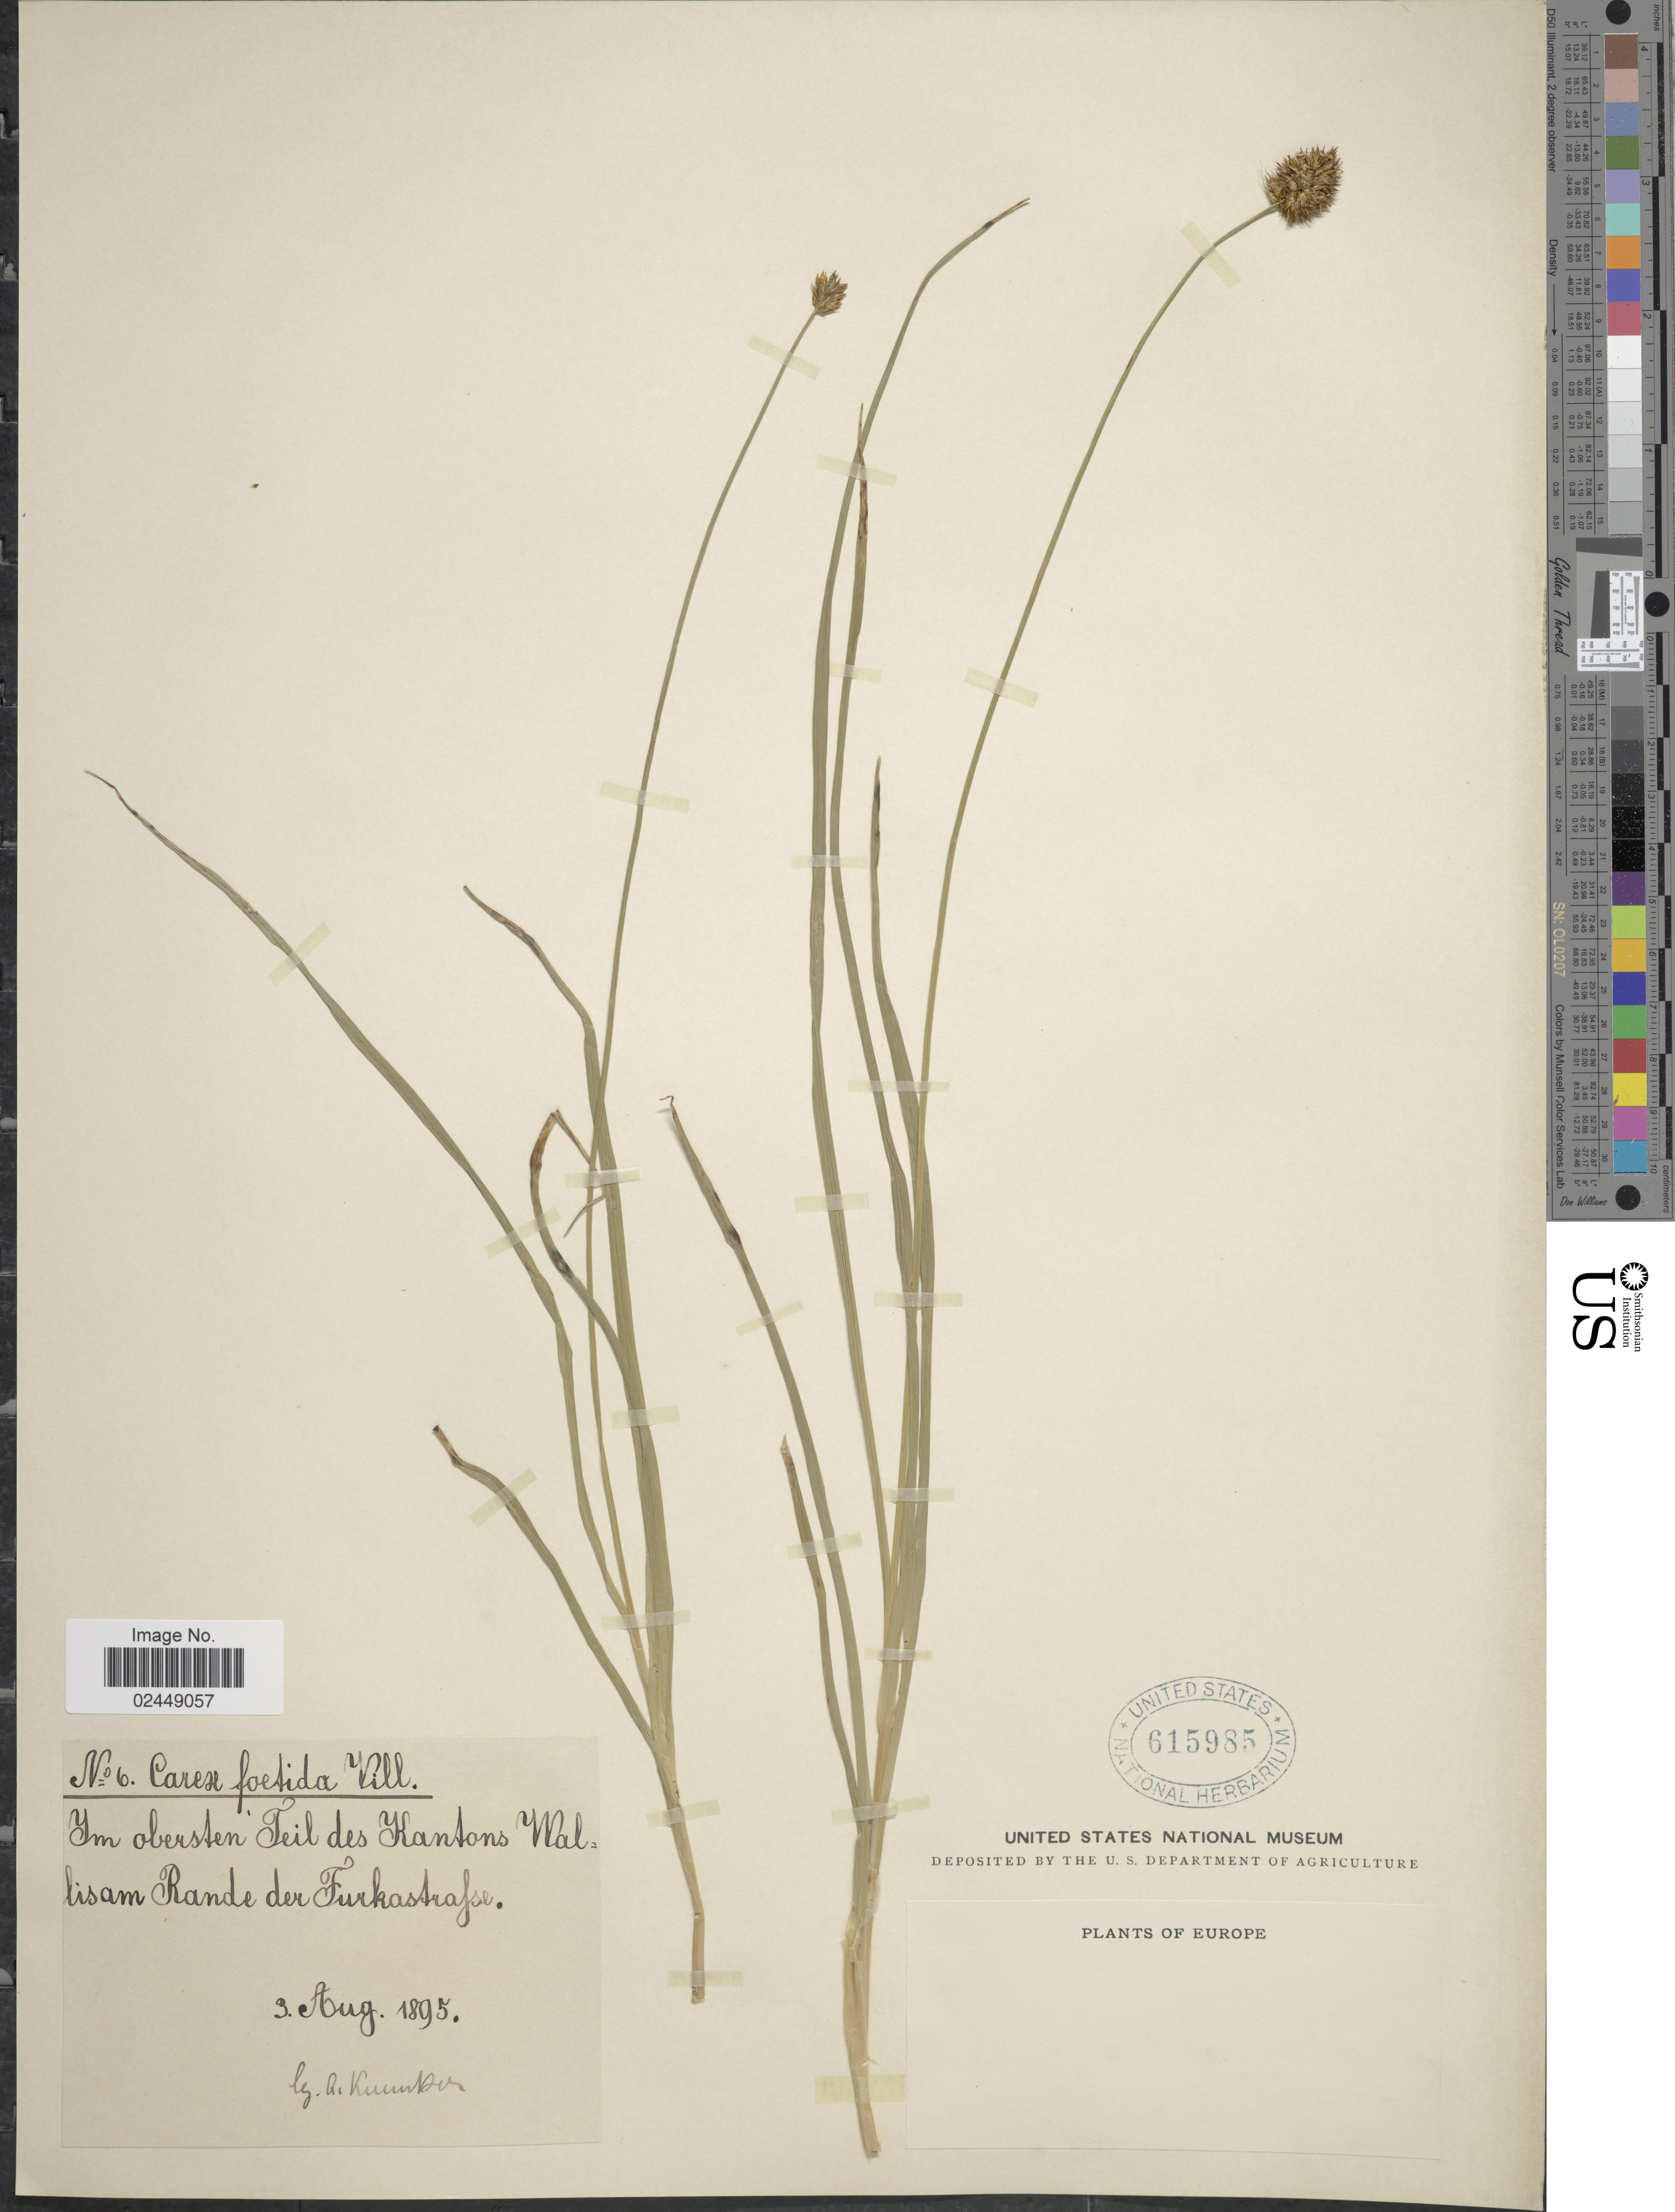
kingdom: Plantae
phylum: Tracheophyta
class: Liliopsida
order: Poales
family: Cyperaceae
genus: Carex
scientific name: Carex foetida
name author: All.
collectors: A. Kneucker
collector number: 6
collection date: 1895-08-03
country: Switzerland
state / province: Valais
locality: Im obersten Teil des Kantans Wallisam Rande der Furkastrasse, Europe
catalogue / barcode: US 615985